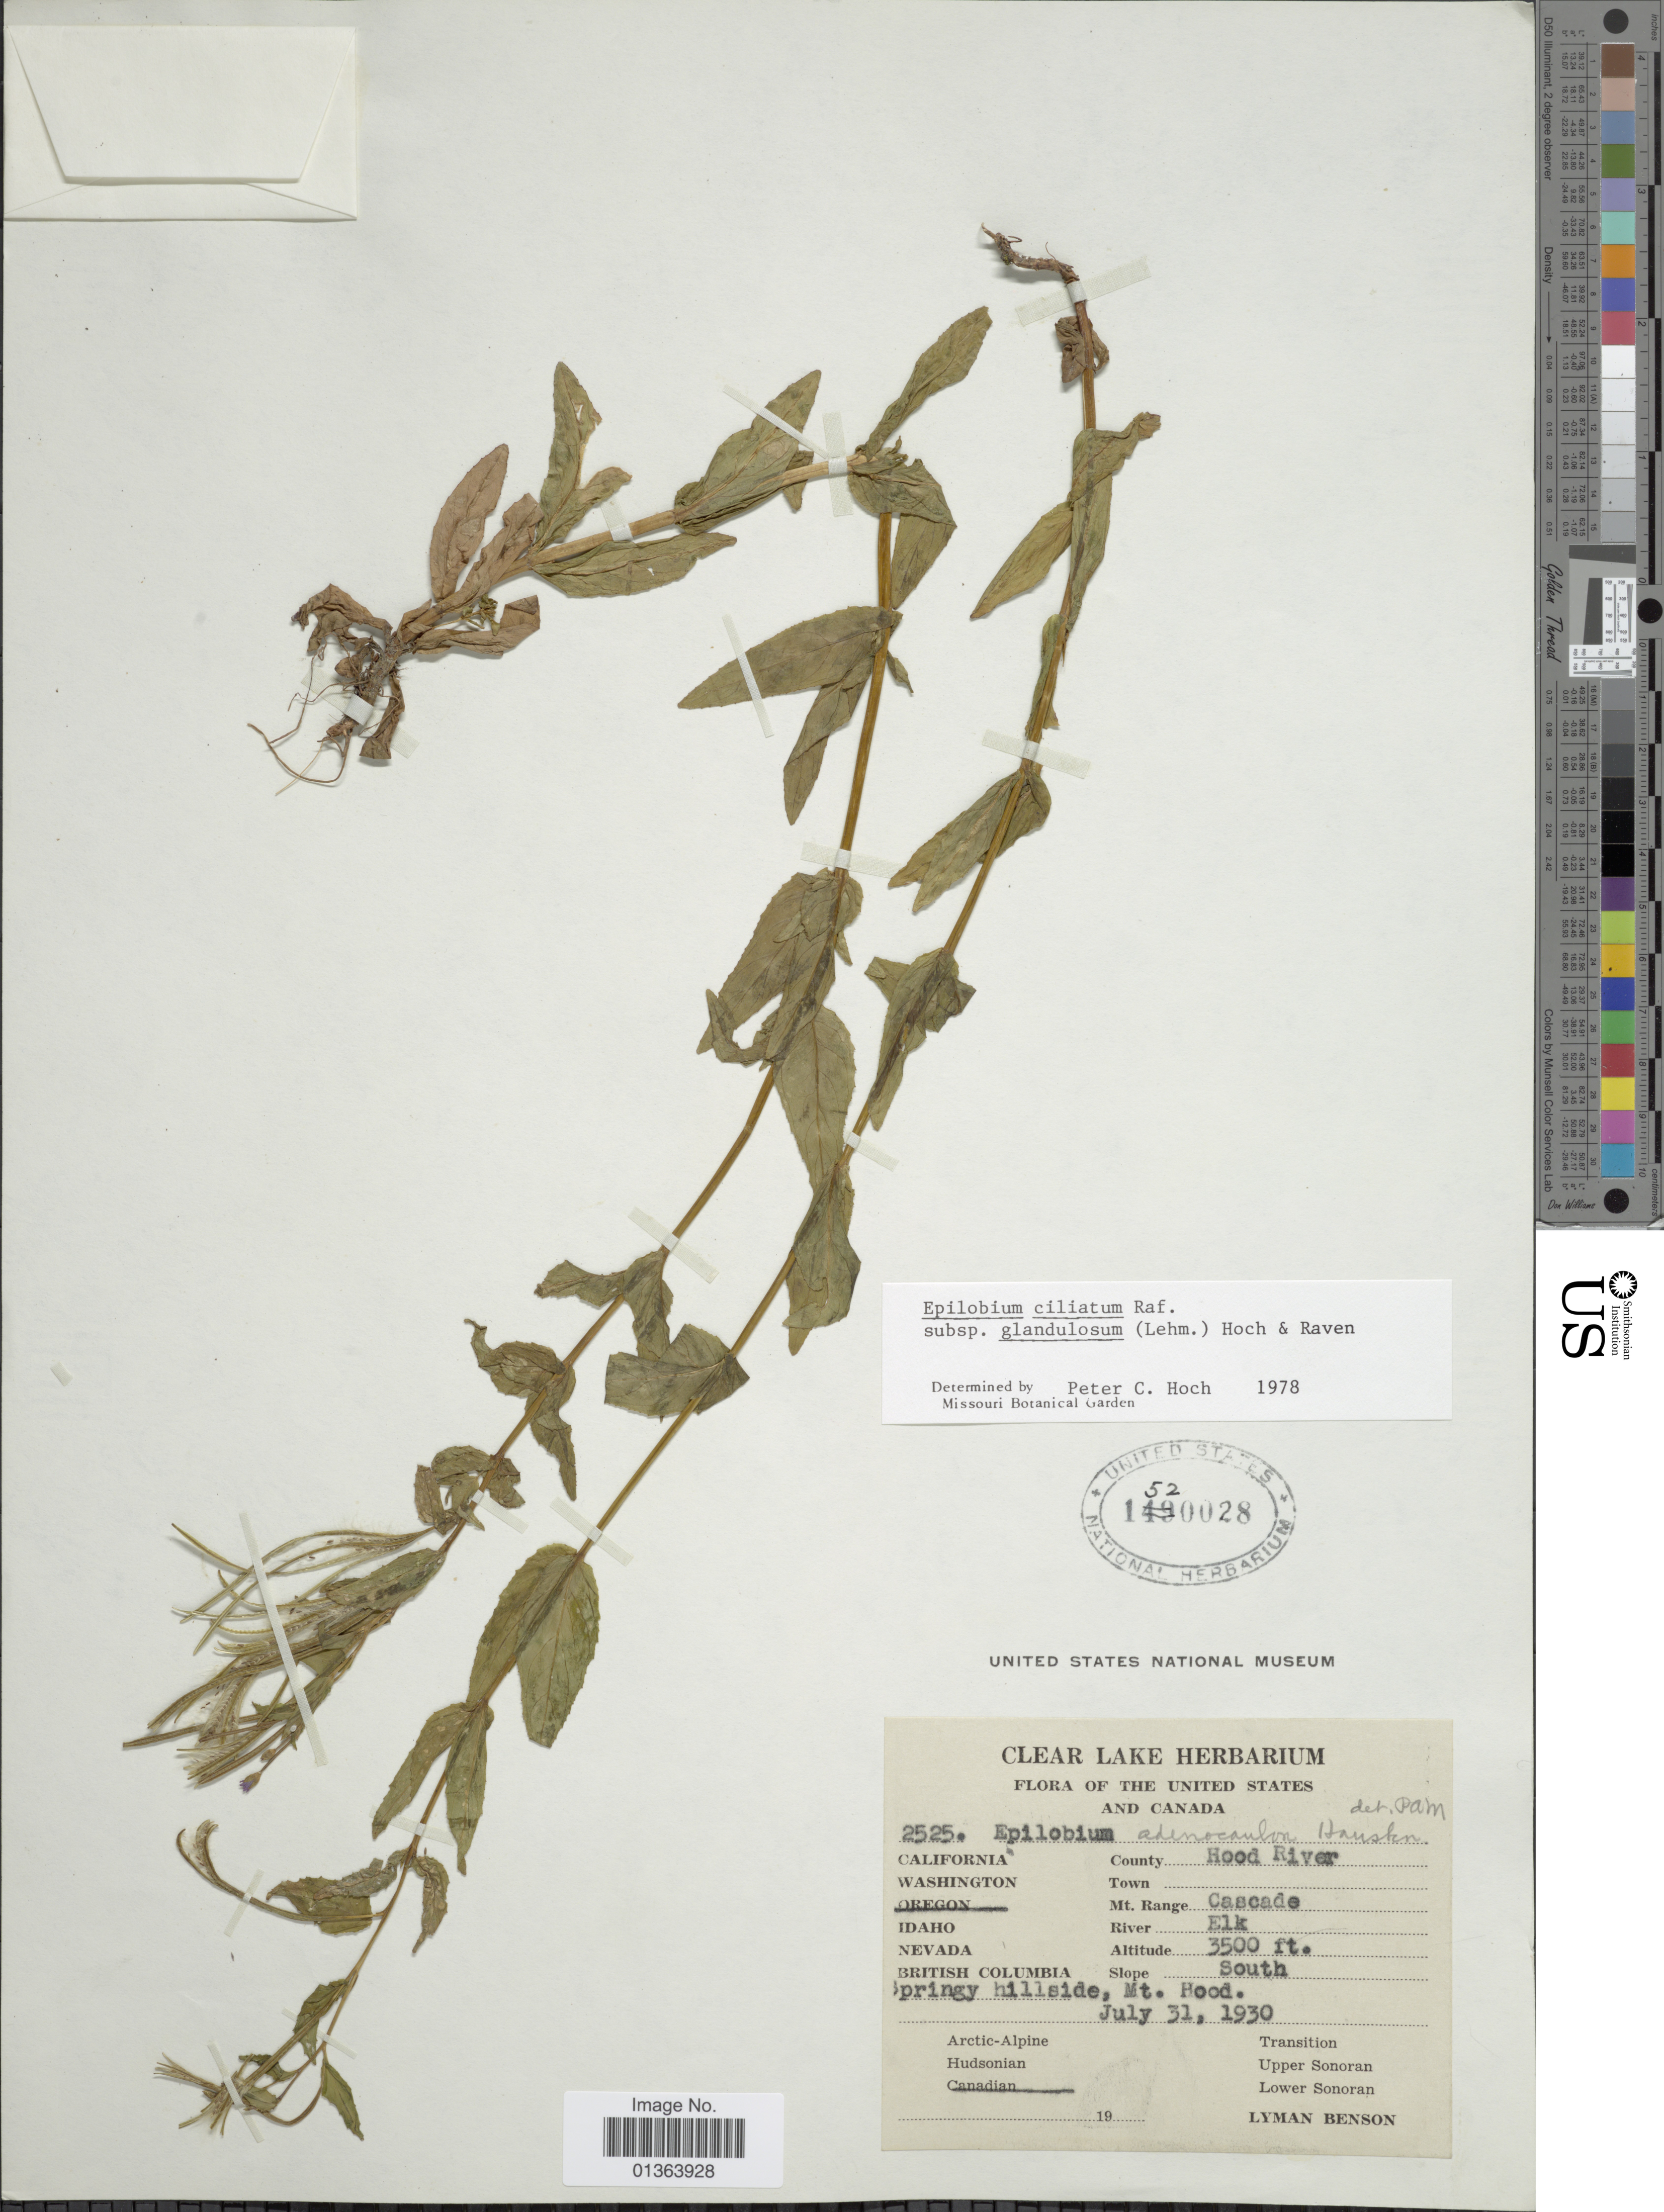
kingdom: Plantae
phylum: Tracheophyta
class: Magnoliopsida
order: Myrtales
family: Onagraceae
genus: Epilobium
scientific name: Epilobium ciliatum subsp. glandulosum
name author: (Lehm.) Hoch & P.H. Raven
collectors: L. D. Benson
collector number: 2525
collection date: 1930-07-31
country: United States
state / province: Oregon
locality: County Hood River. Mt. Range Cascade. River Elk. Slope South. Springy hillside, Mt. Hood.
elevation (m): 1067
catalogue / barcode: US 1520028